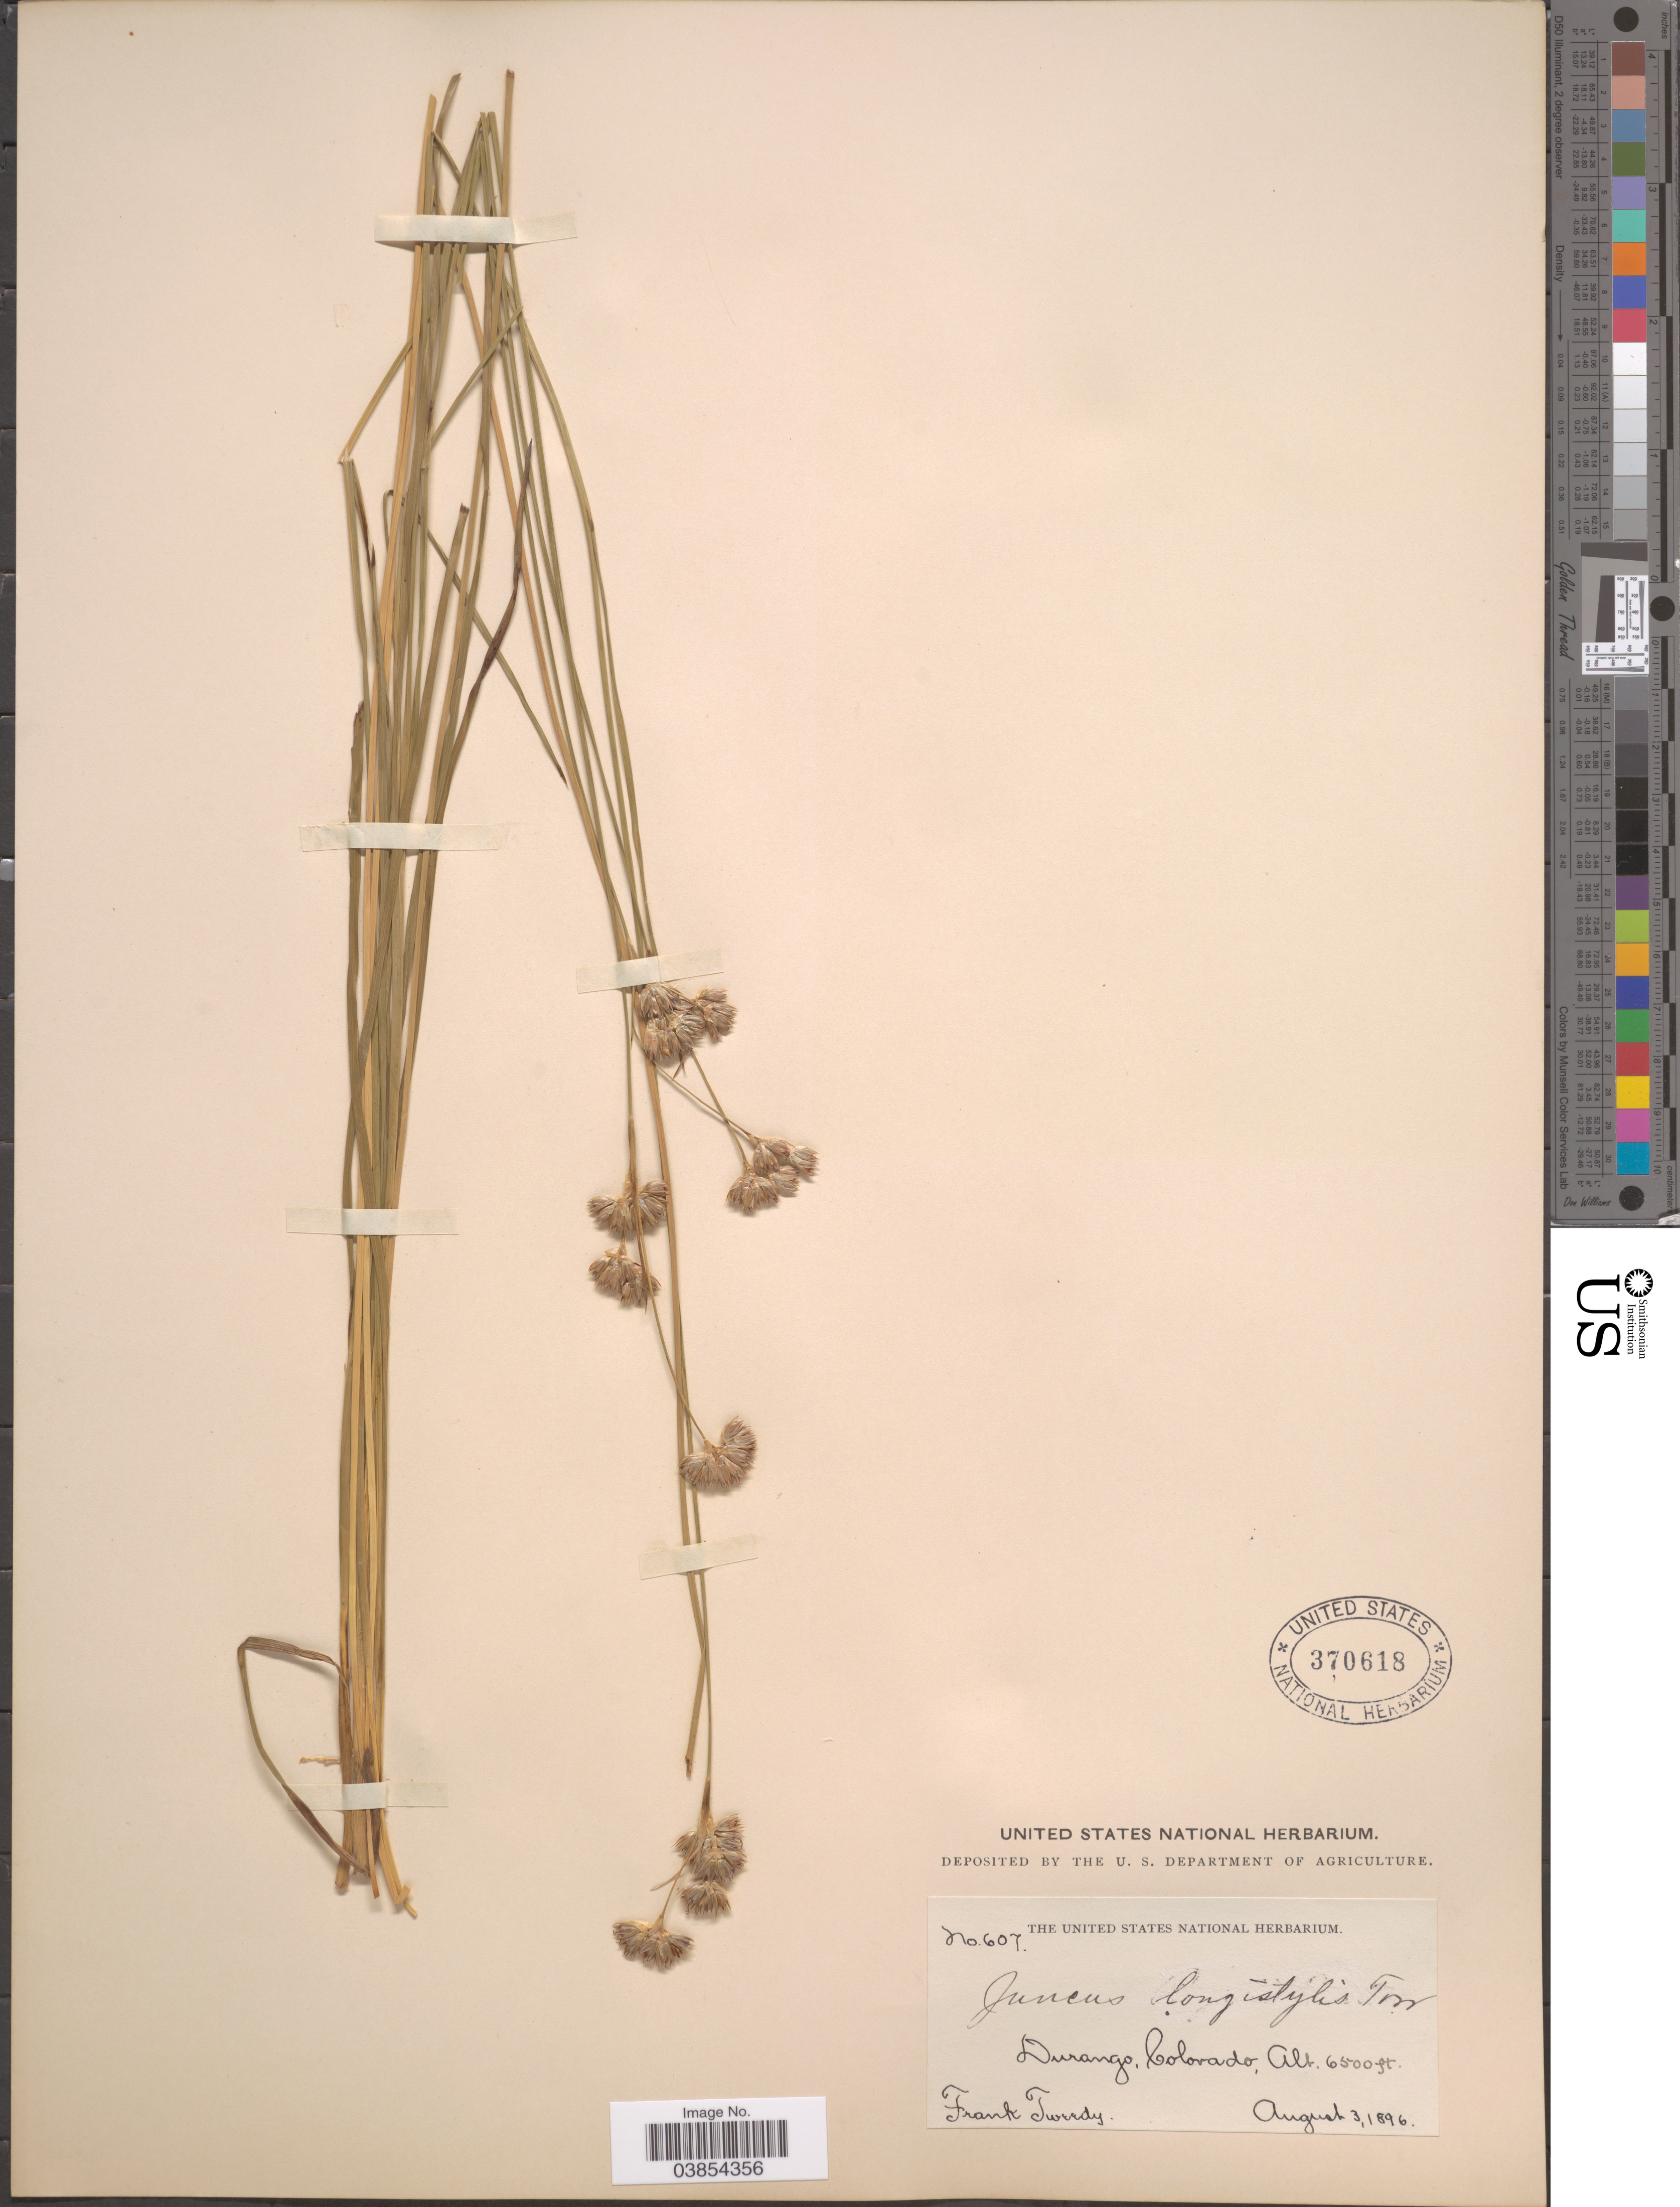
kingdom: Plantae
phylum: Tracheophyta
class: Liliopsida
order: Poales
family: Juncaceae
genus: Juncus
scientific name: Juncus longistylis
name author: Torr.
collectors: F. Tweedy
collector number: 607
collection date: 1896-08-03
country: United States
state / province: Colorado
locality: Durango.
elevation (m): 1981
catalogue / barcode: US 370618